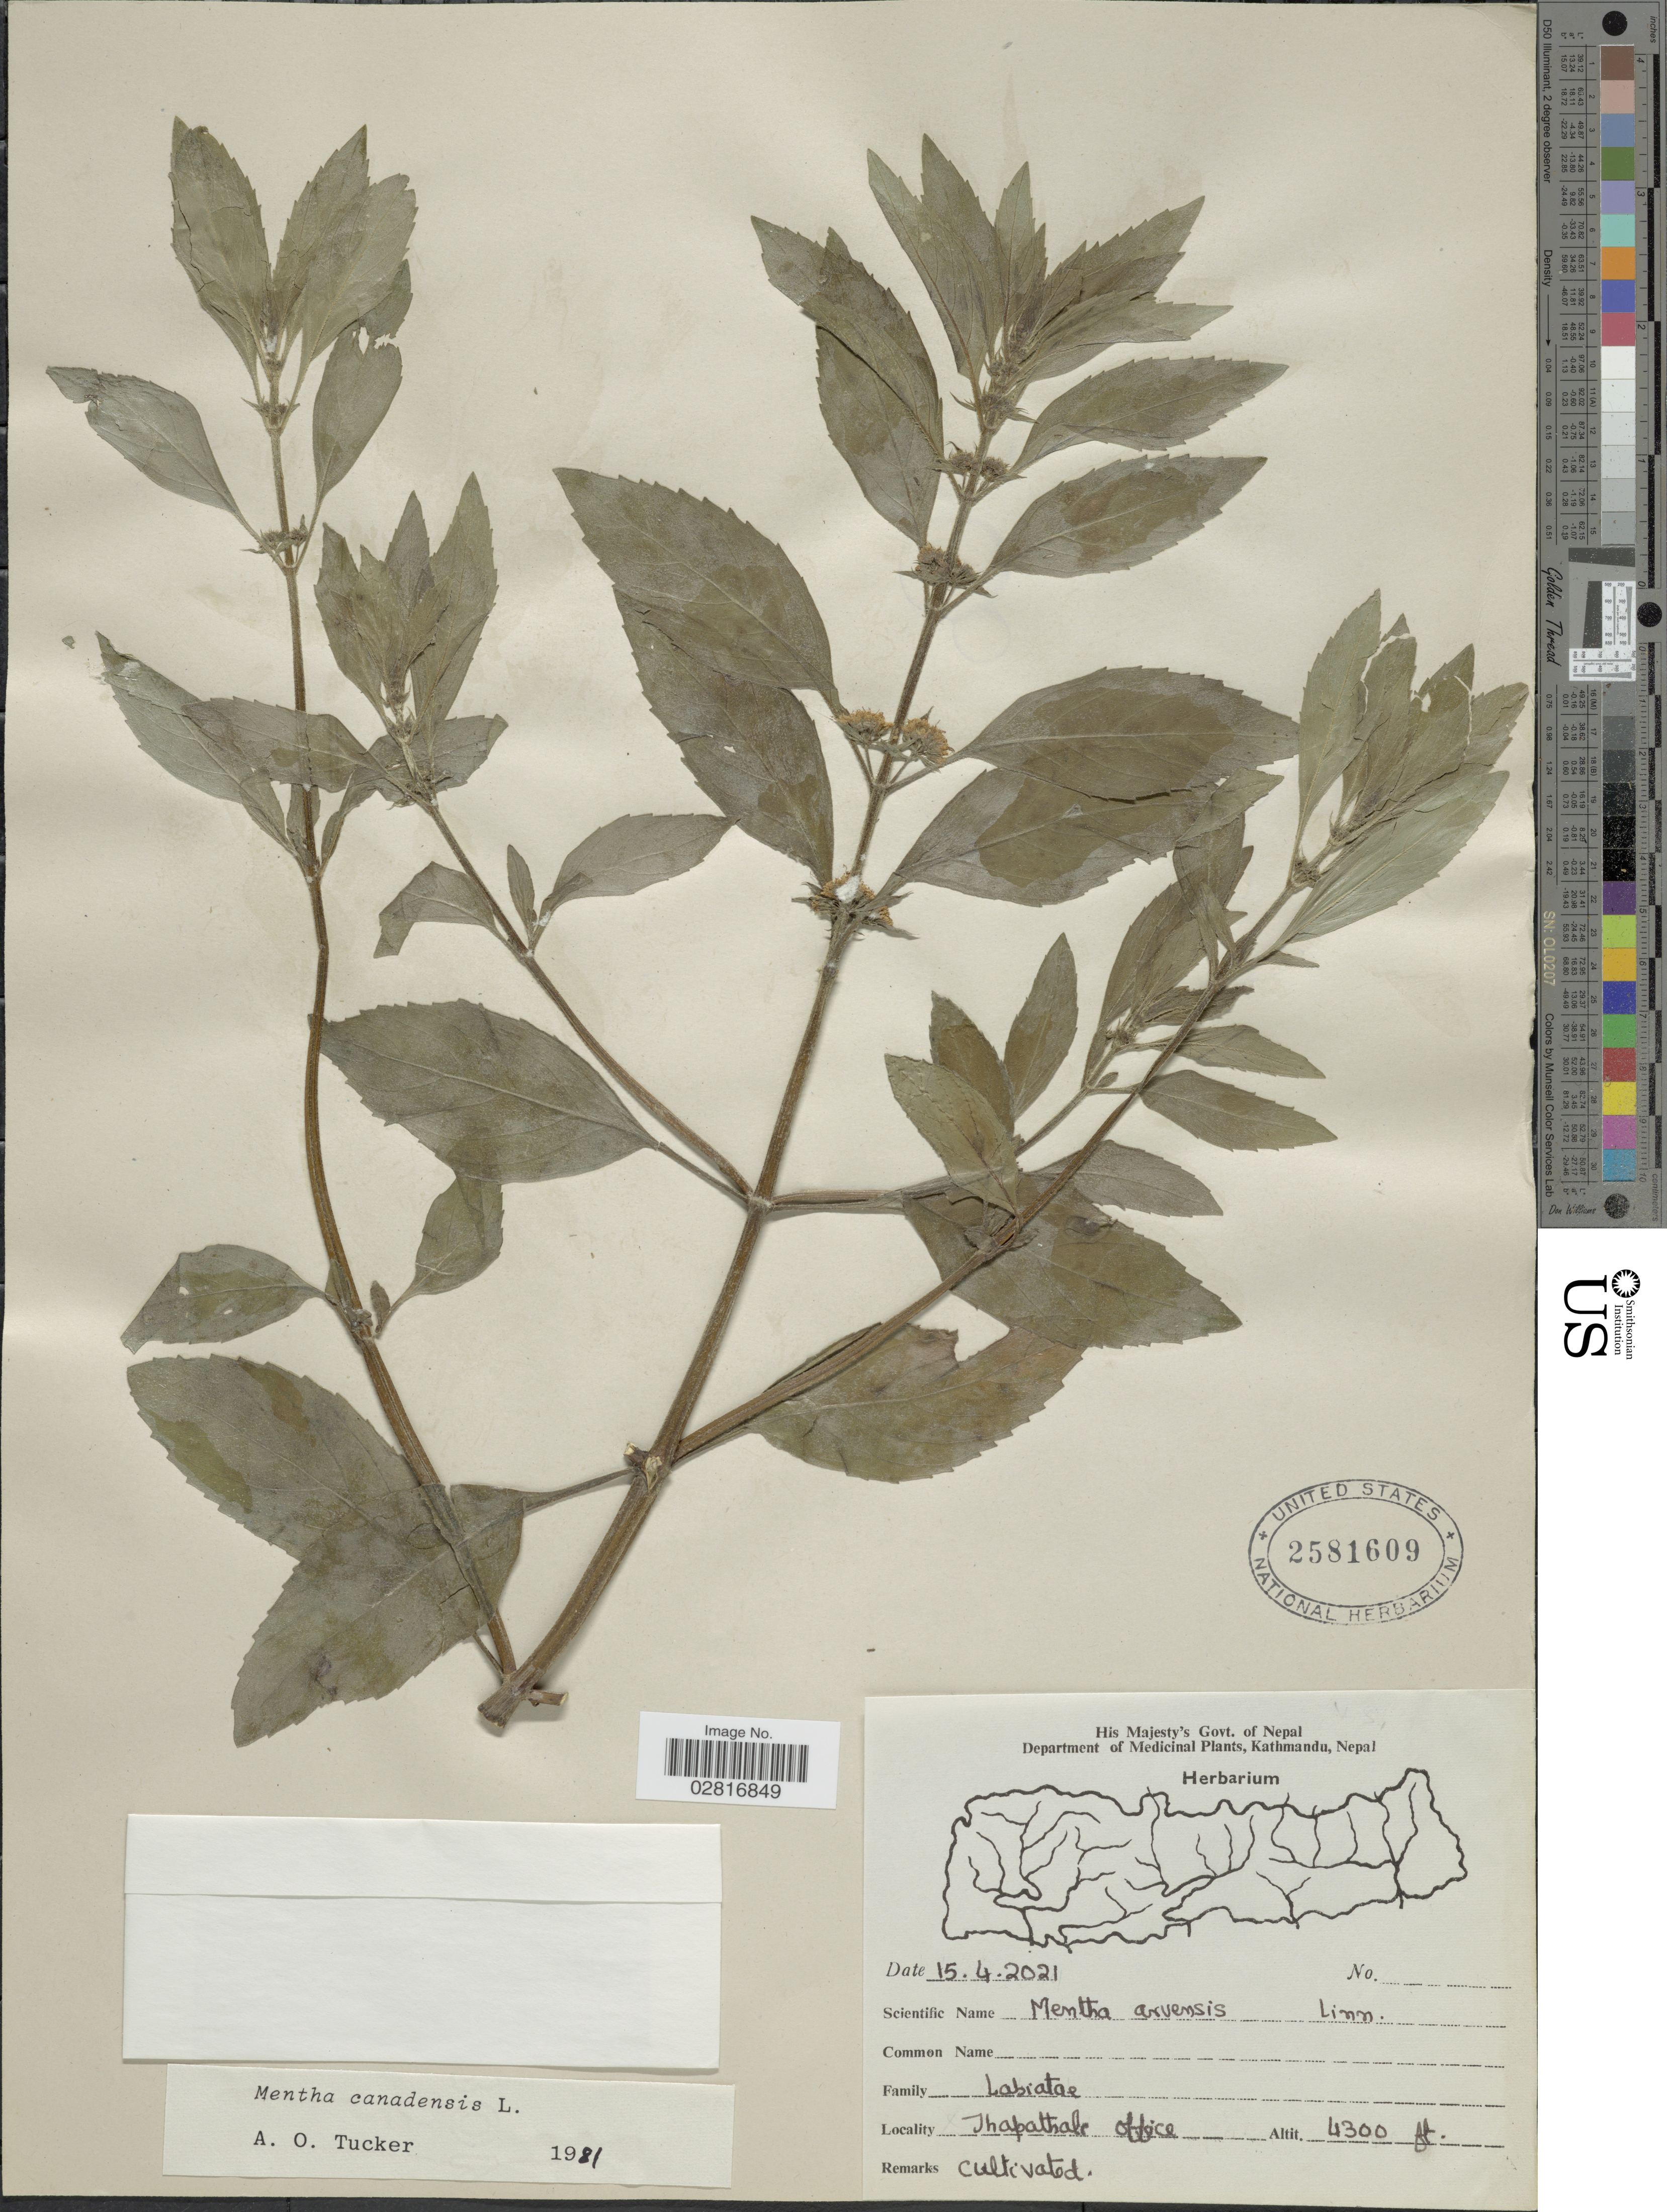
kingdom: Plantae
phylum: Tracheophyta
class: Magnoliopsida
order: Lamiales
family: Lamiaceae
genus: Mentha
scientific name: Mentha canadensis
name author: L.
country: Nepal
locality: Thapathale office.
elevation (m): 1311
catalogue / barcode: US 2581609